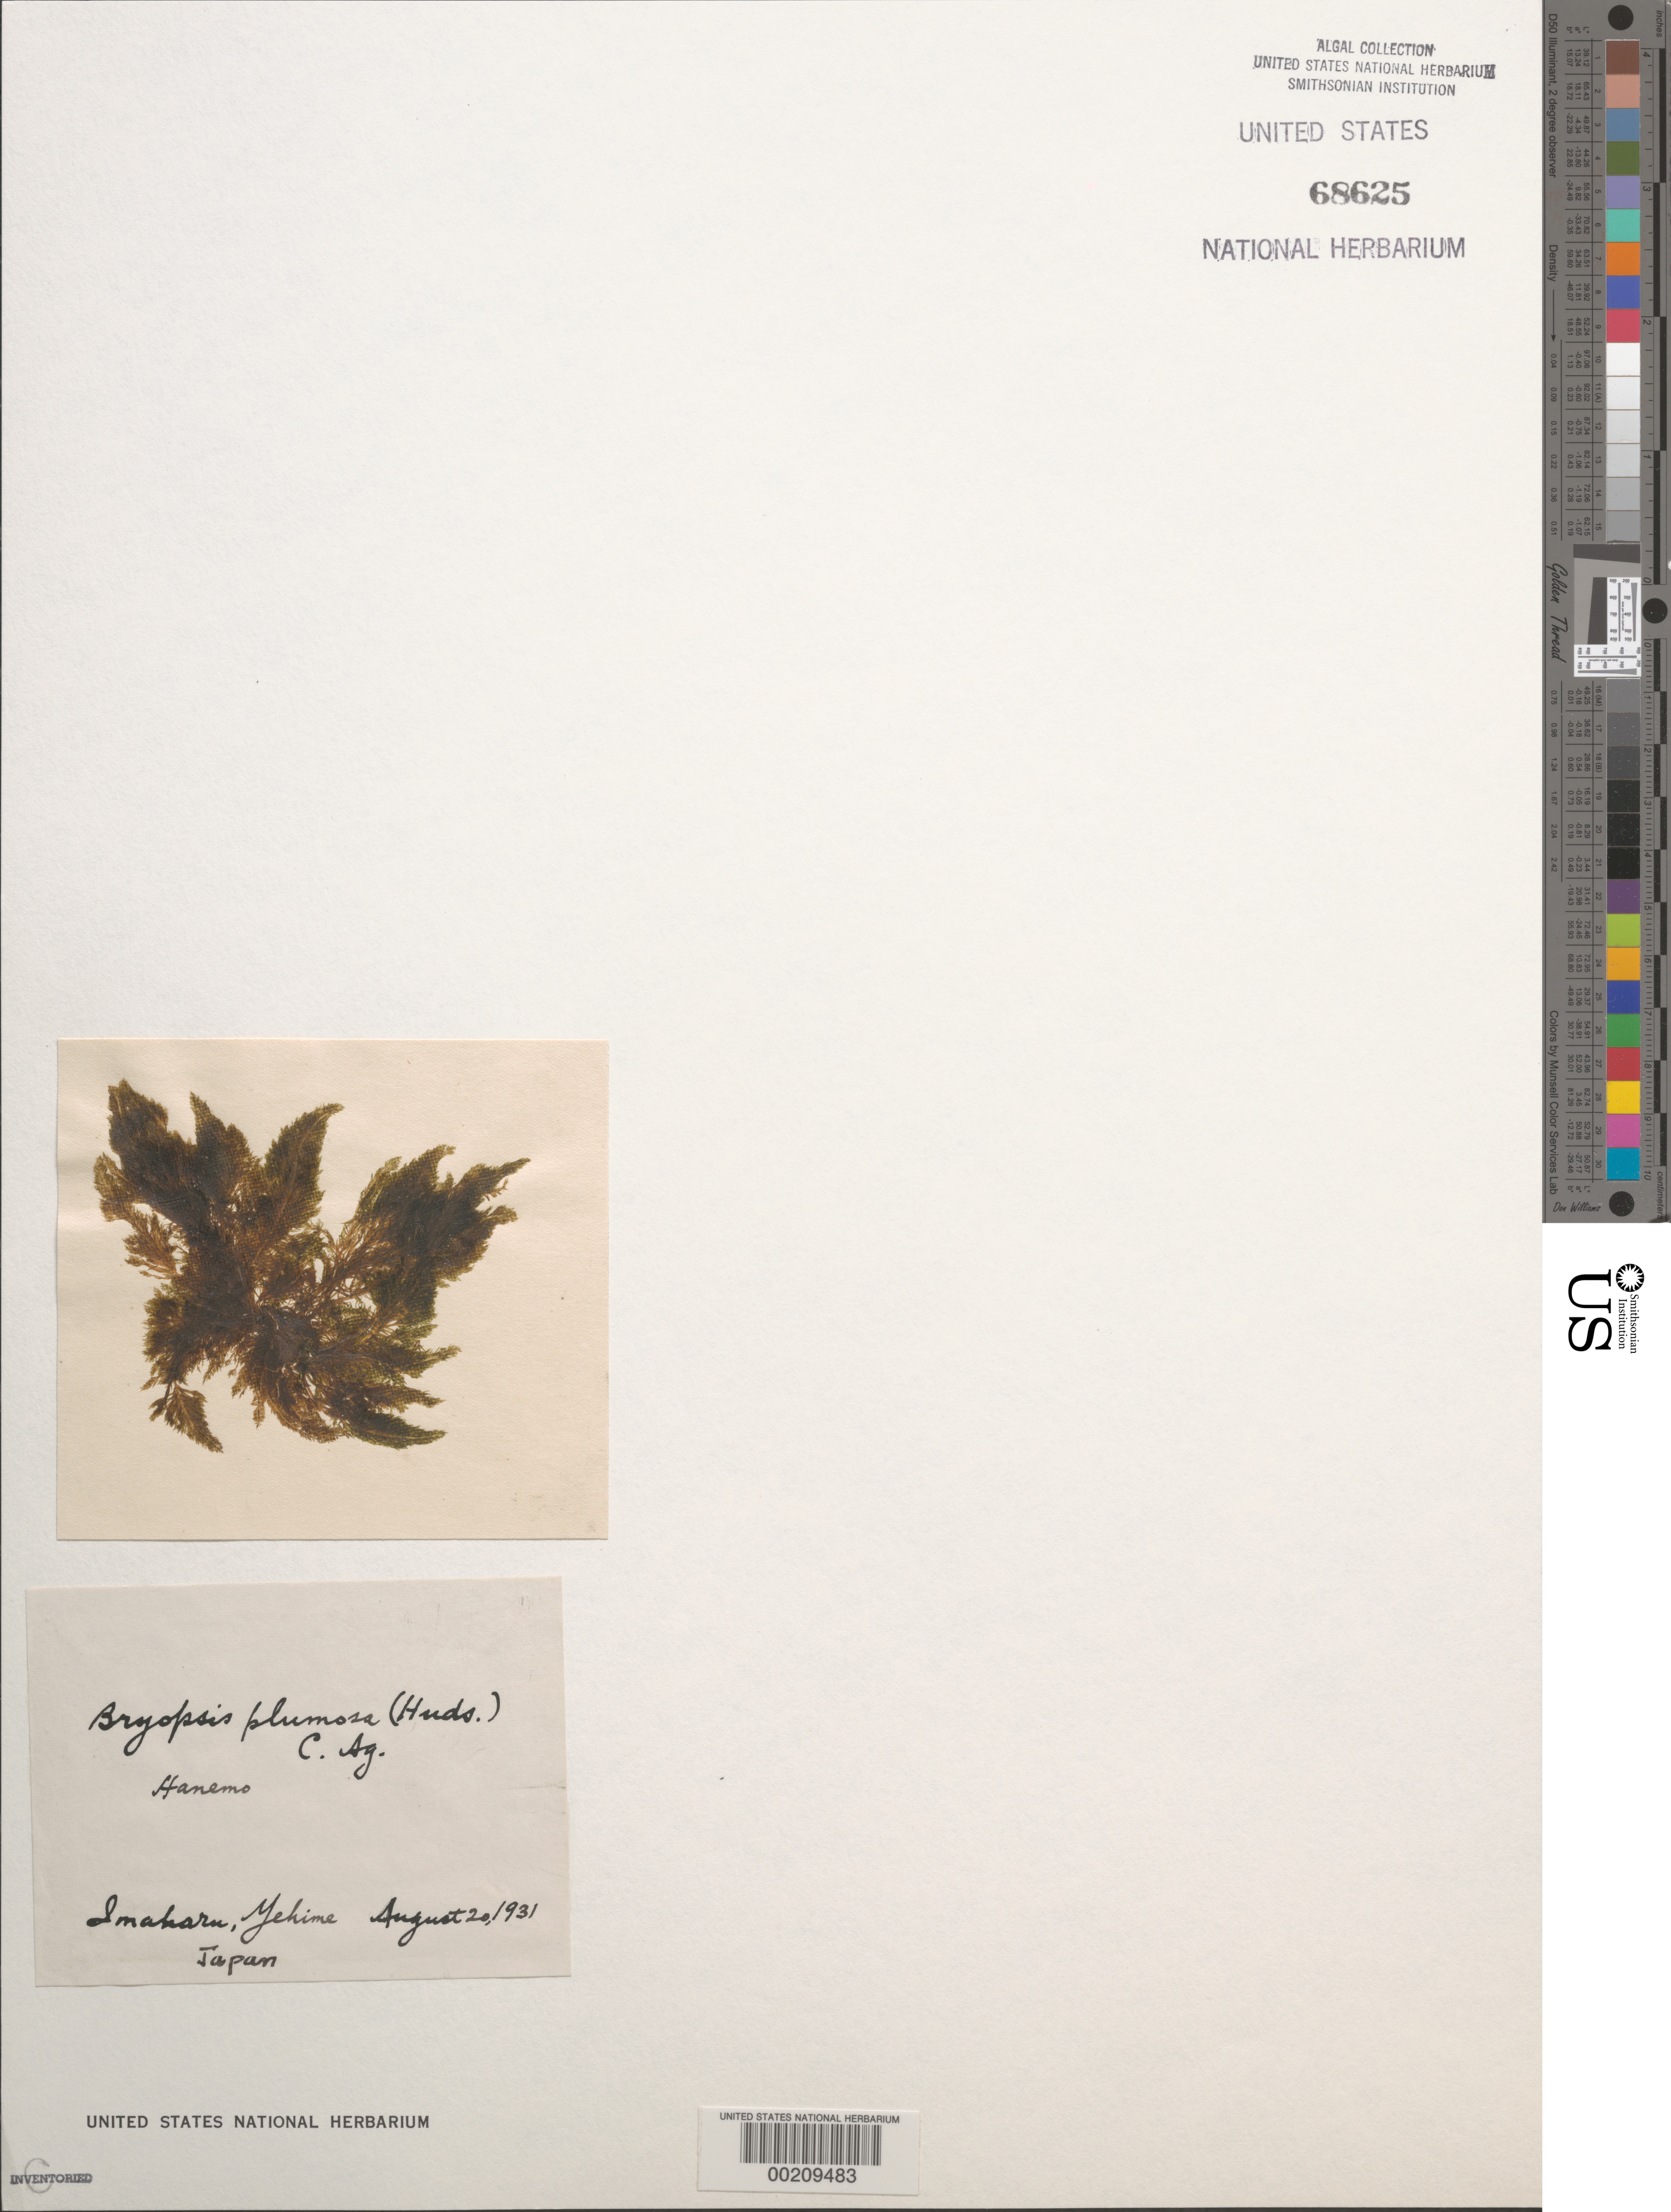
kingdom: Plantae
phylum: Chlorophyta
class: Ulvophyceae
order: Bryopsidales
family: Bryopsidaceae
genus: Bryopsis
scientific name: Bryopsis plumosa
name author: (Huds.) C. Agardh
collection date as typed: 20 Aug 1931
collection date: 1931-08-20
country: Japan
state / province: Ehime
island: Shikoku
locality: Imaharu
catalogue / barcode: US 68625